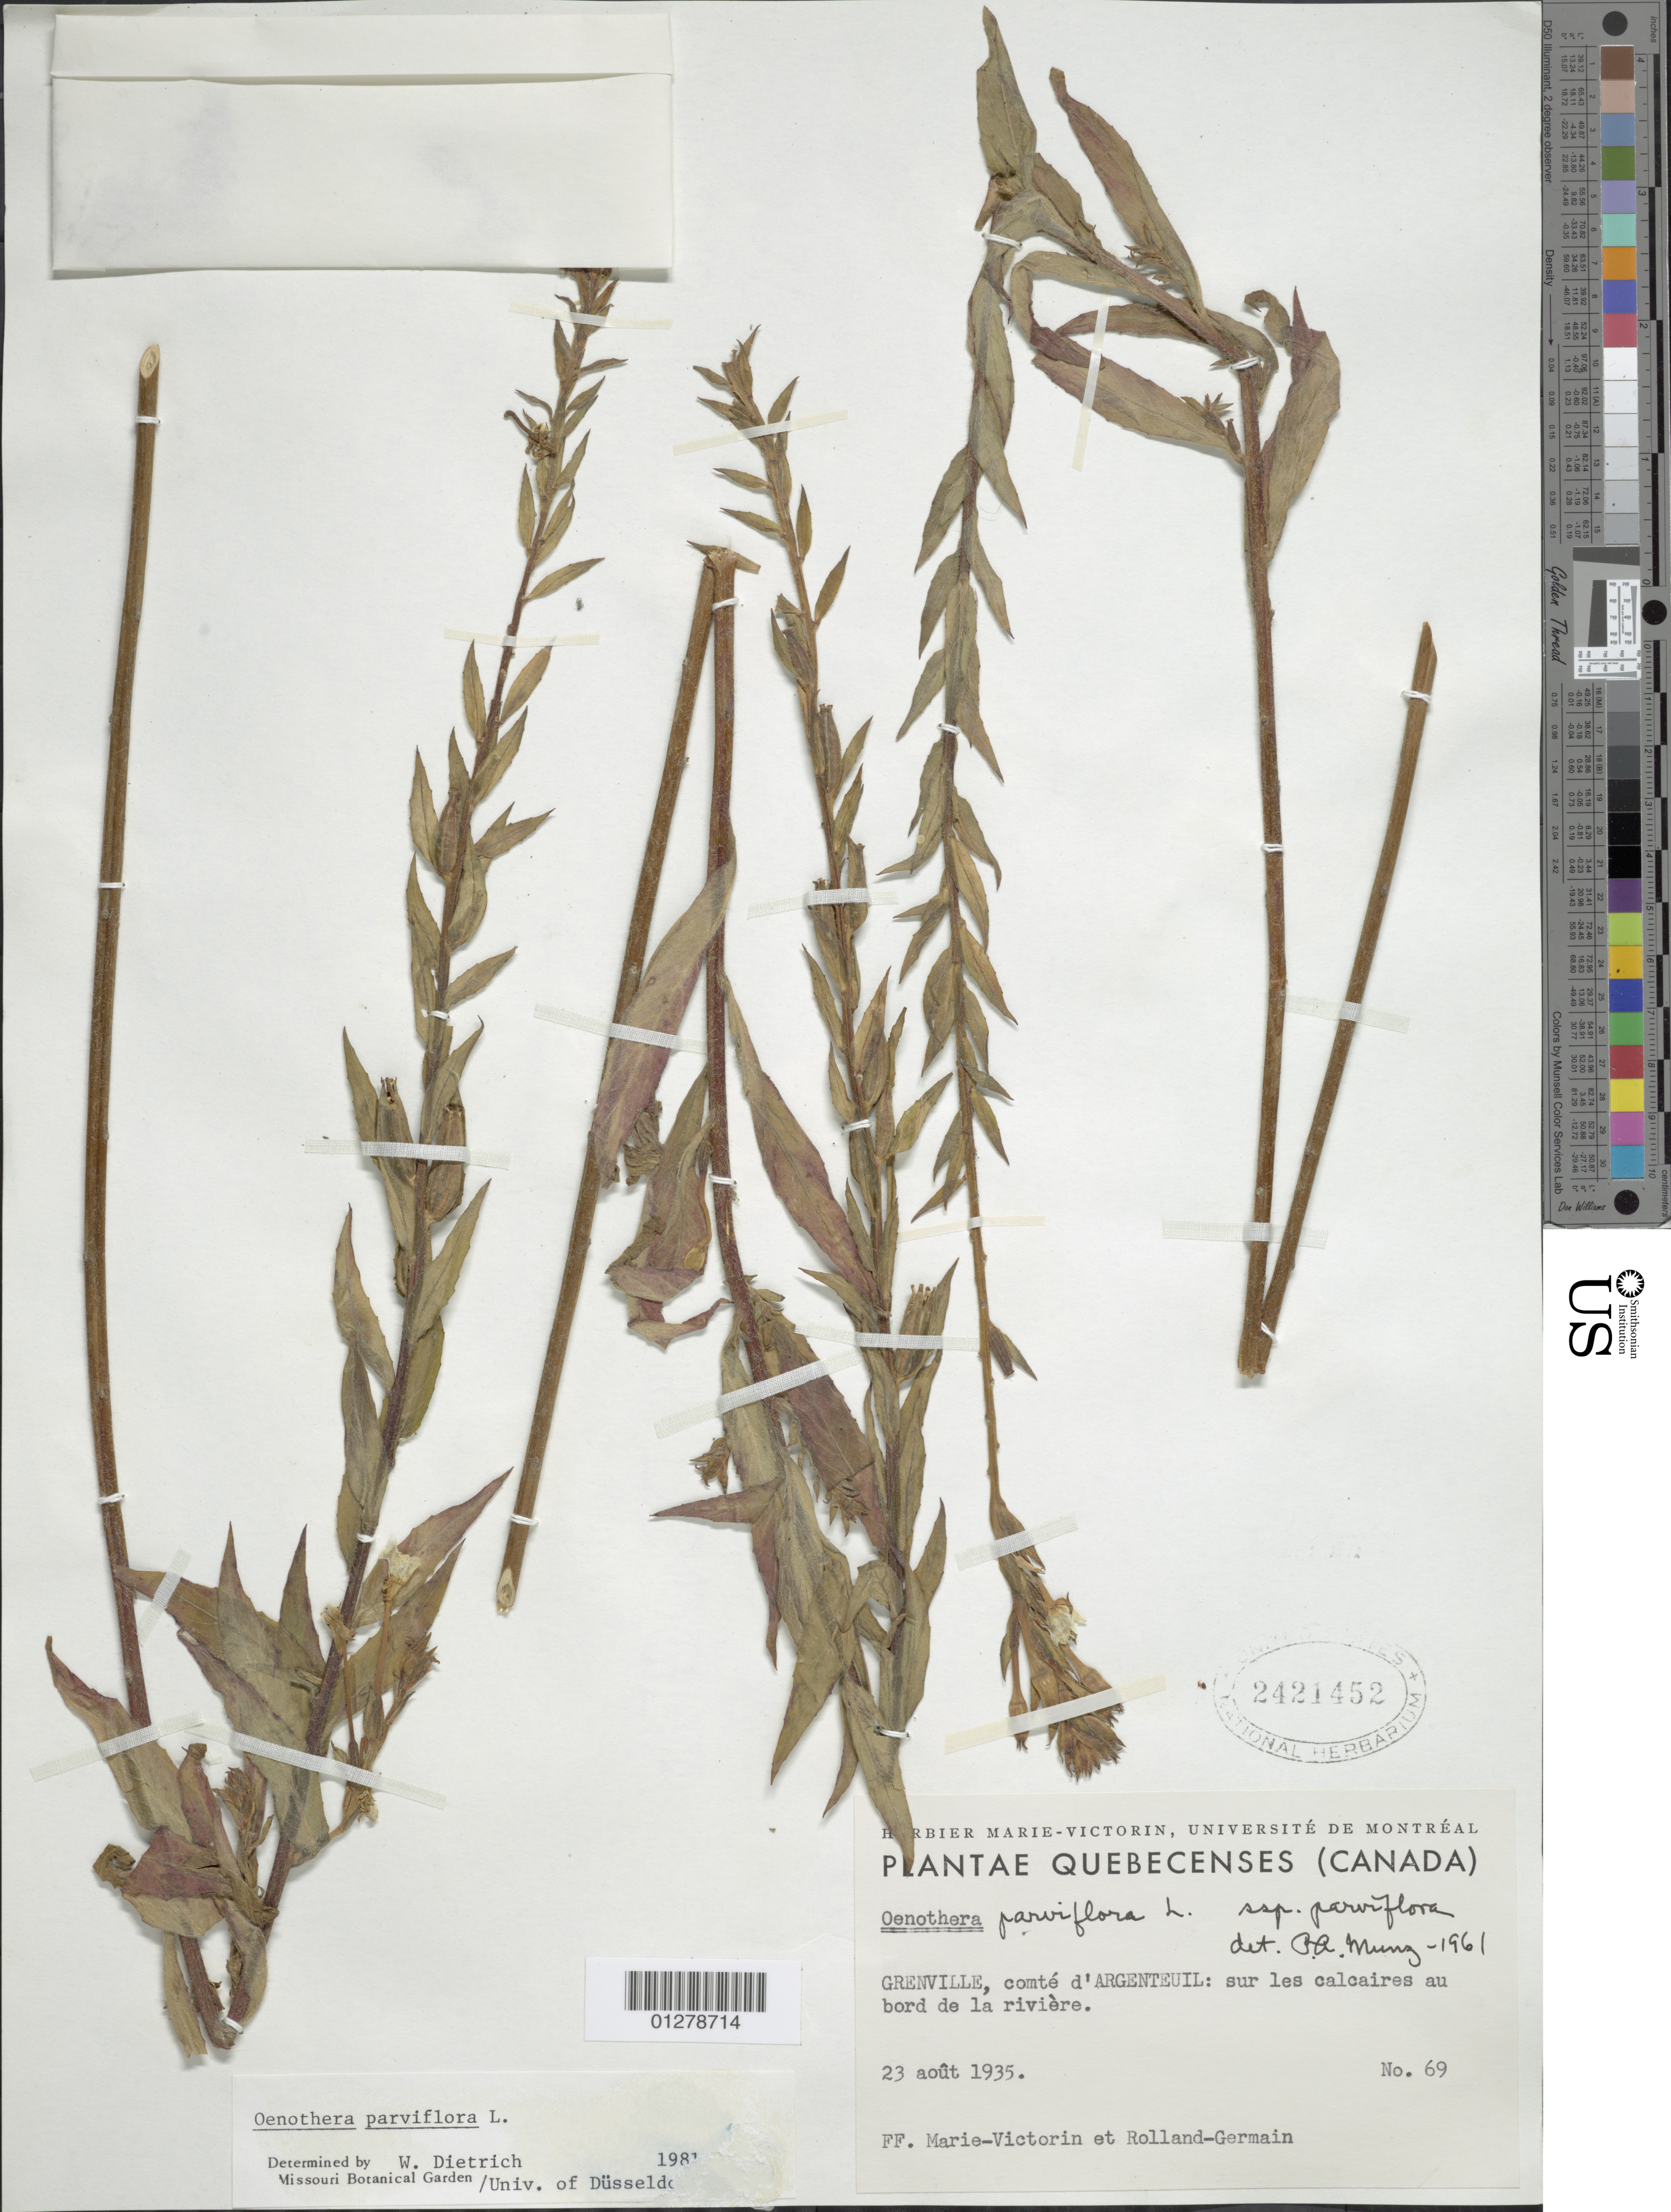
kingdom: Plantae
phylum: Tracheophyta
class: Magnoliopsida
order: Myrtales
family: Onagraceae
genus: Oenothera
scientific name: Oenothera parviflora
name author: L.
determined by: Dietrich, W.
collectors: Fr. Marie-Victorin & Rolland-Germain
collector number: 69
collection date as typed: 23 Aug 1935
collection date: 1935-08-23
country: Canada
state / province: Quebec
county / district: Argenteuil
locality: Grenville, comte d'Argenteuil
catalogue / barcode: US 2421452